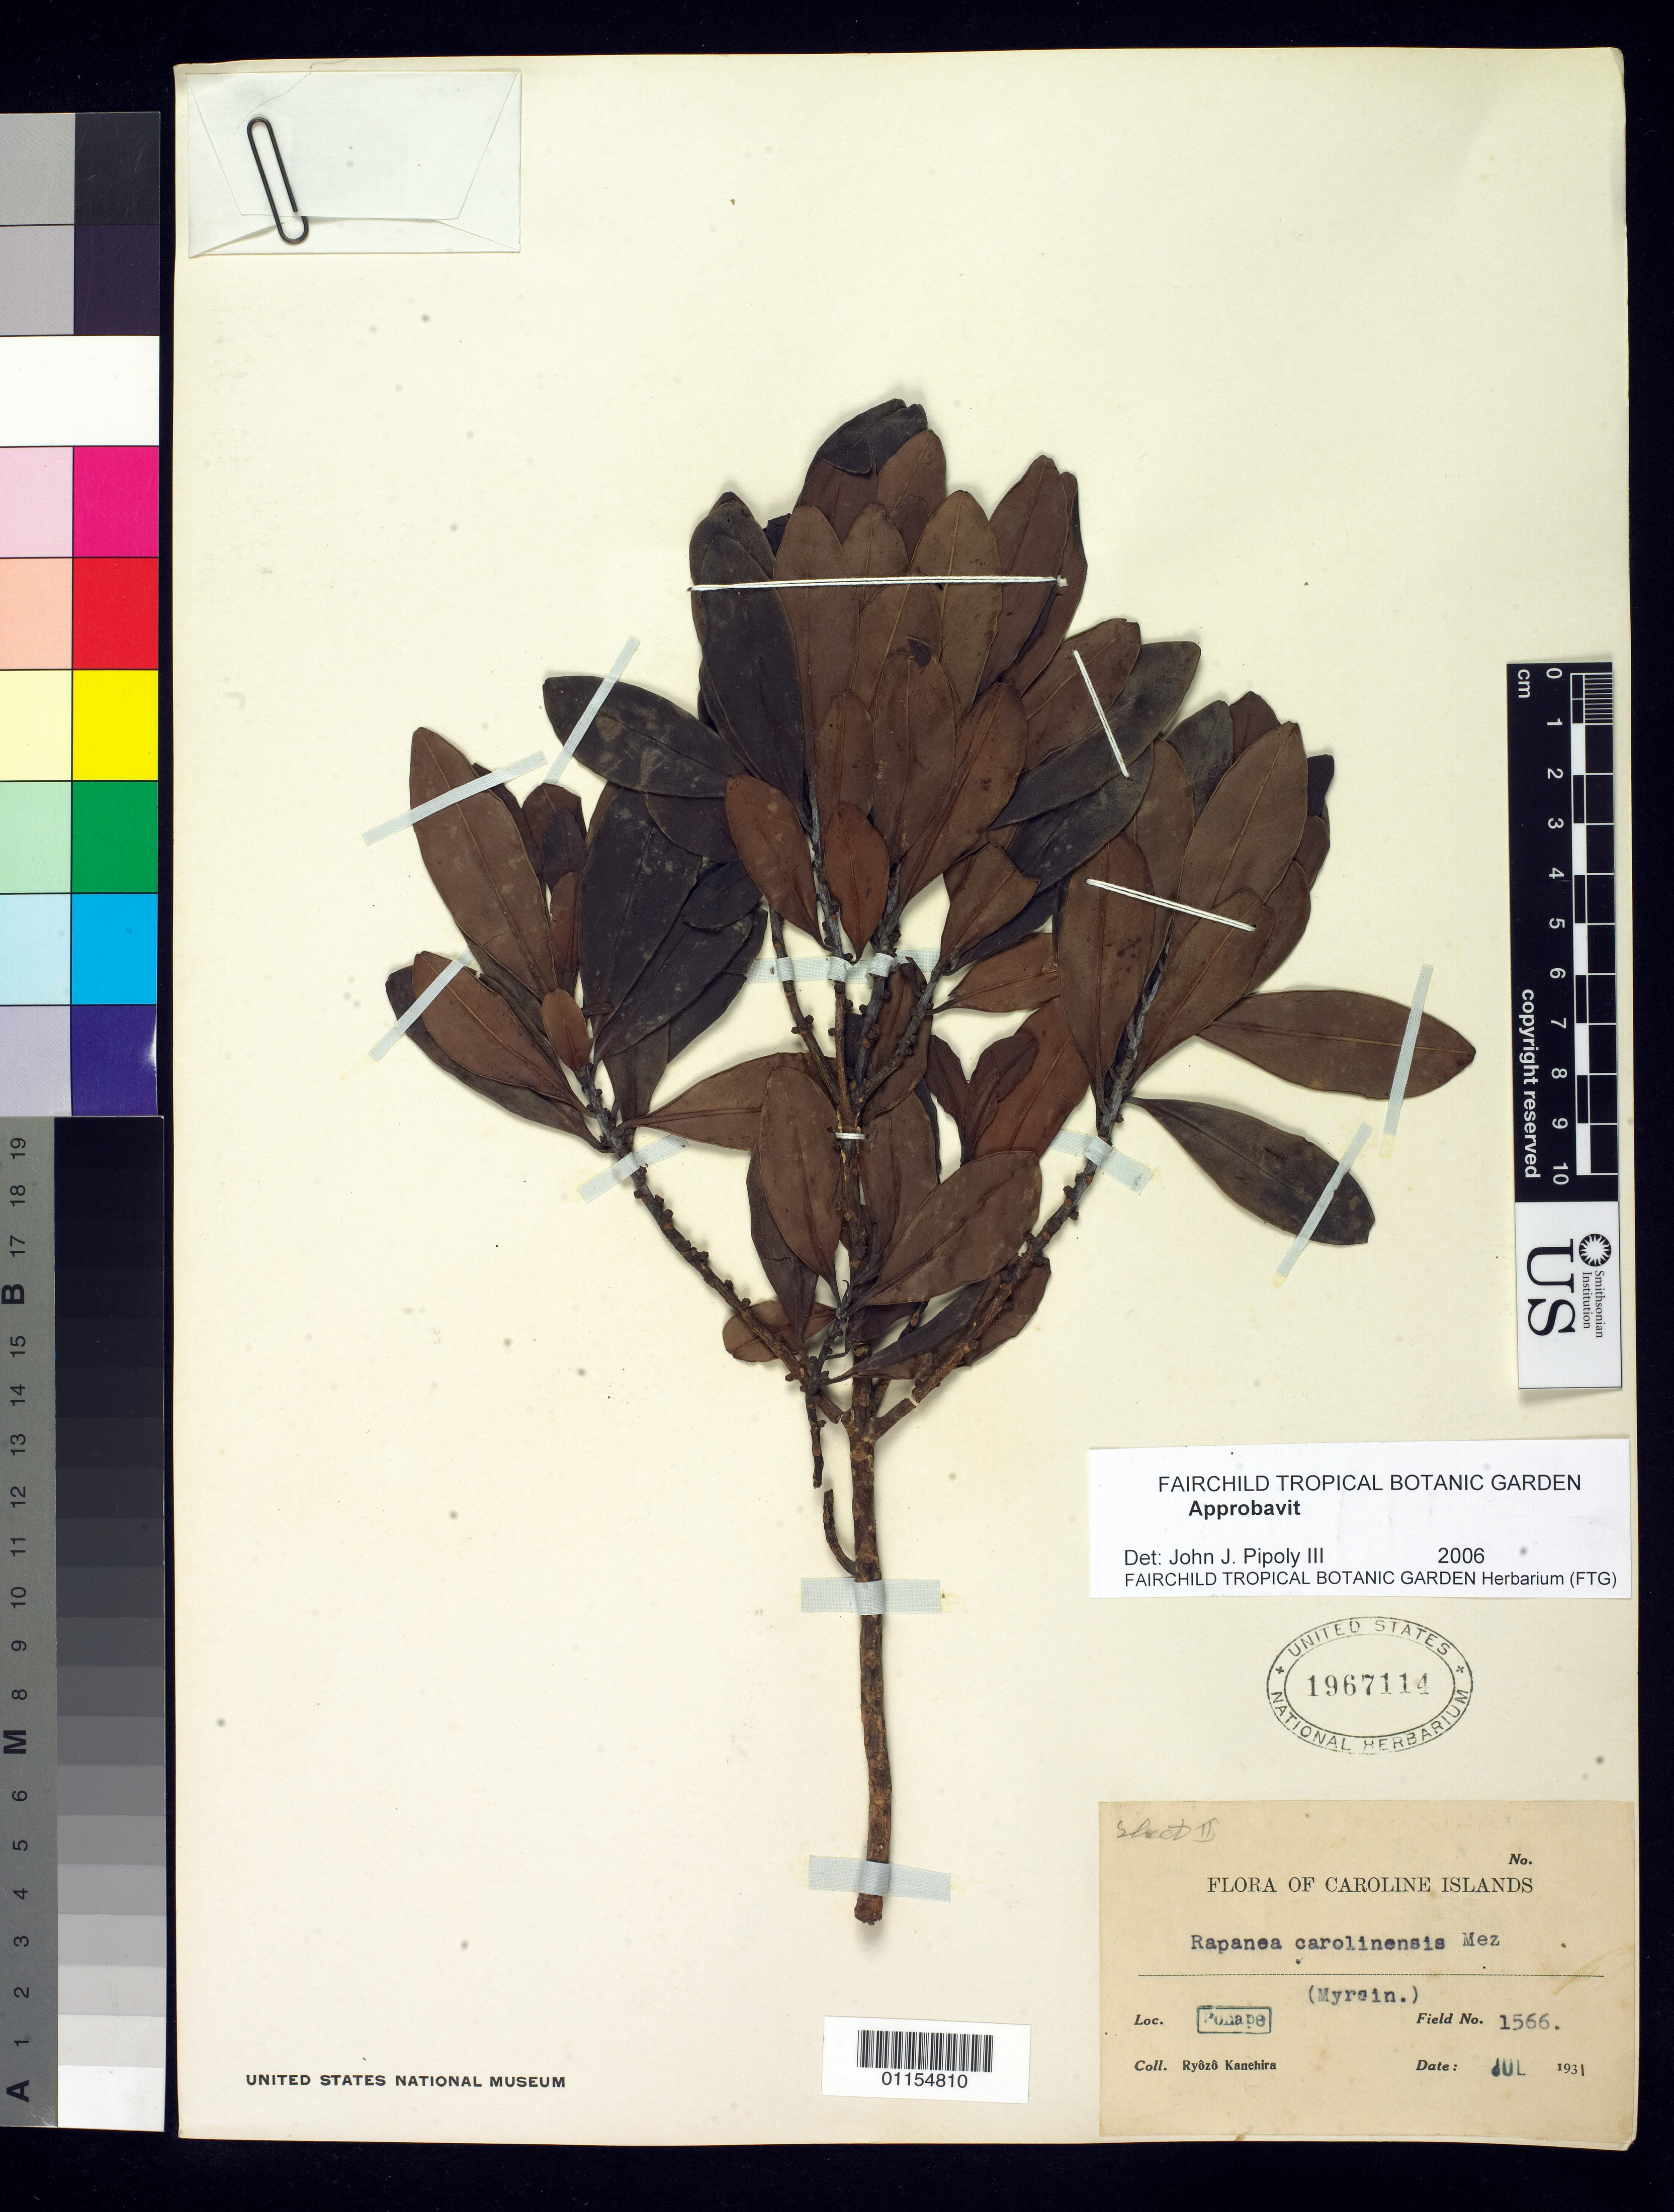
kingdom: Plantae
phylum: Tracheophyta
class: Magnoliopsida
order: Ericales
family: Primulaceae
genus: Rapanea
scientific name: Rapanea carolinensis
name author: Mez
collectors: R. Kanehira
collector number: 1566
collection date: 1931-07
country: Micronesia, Federated States of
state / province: Pohnpei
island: Pohnpei [Ponape]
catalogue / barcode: US 1967114